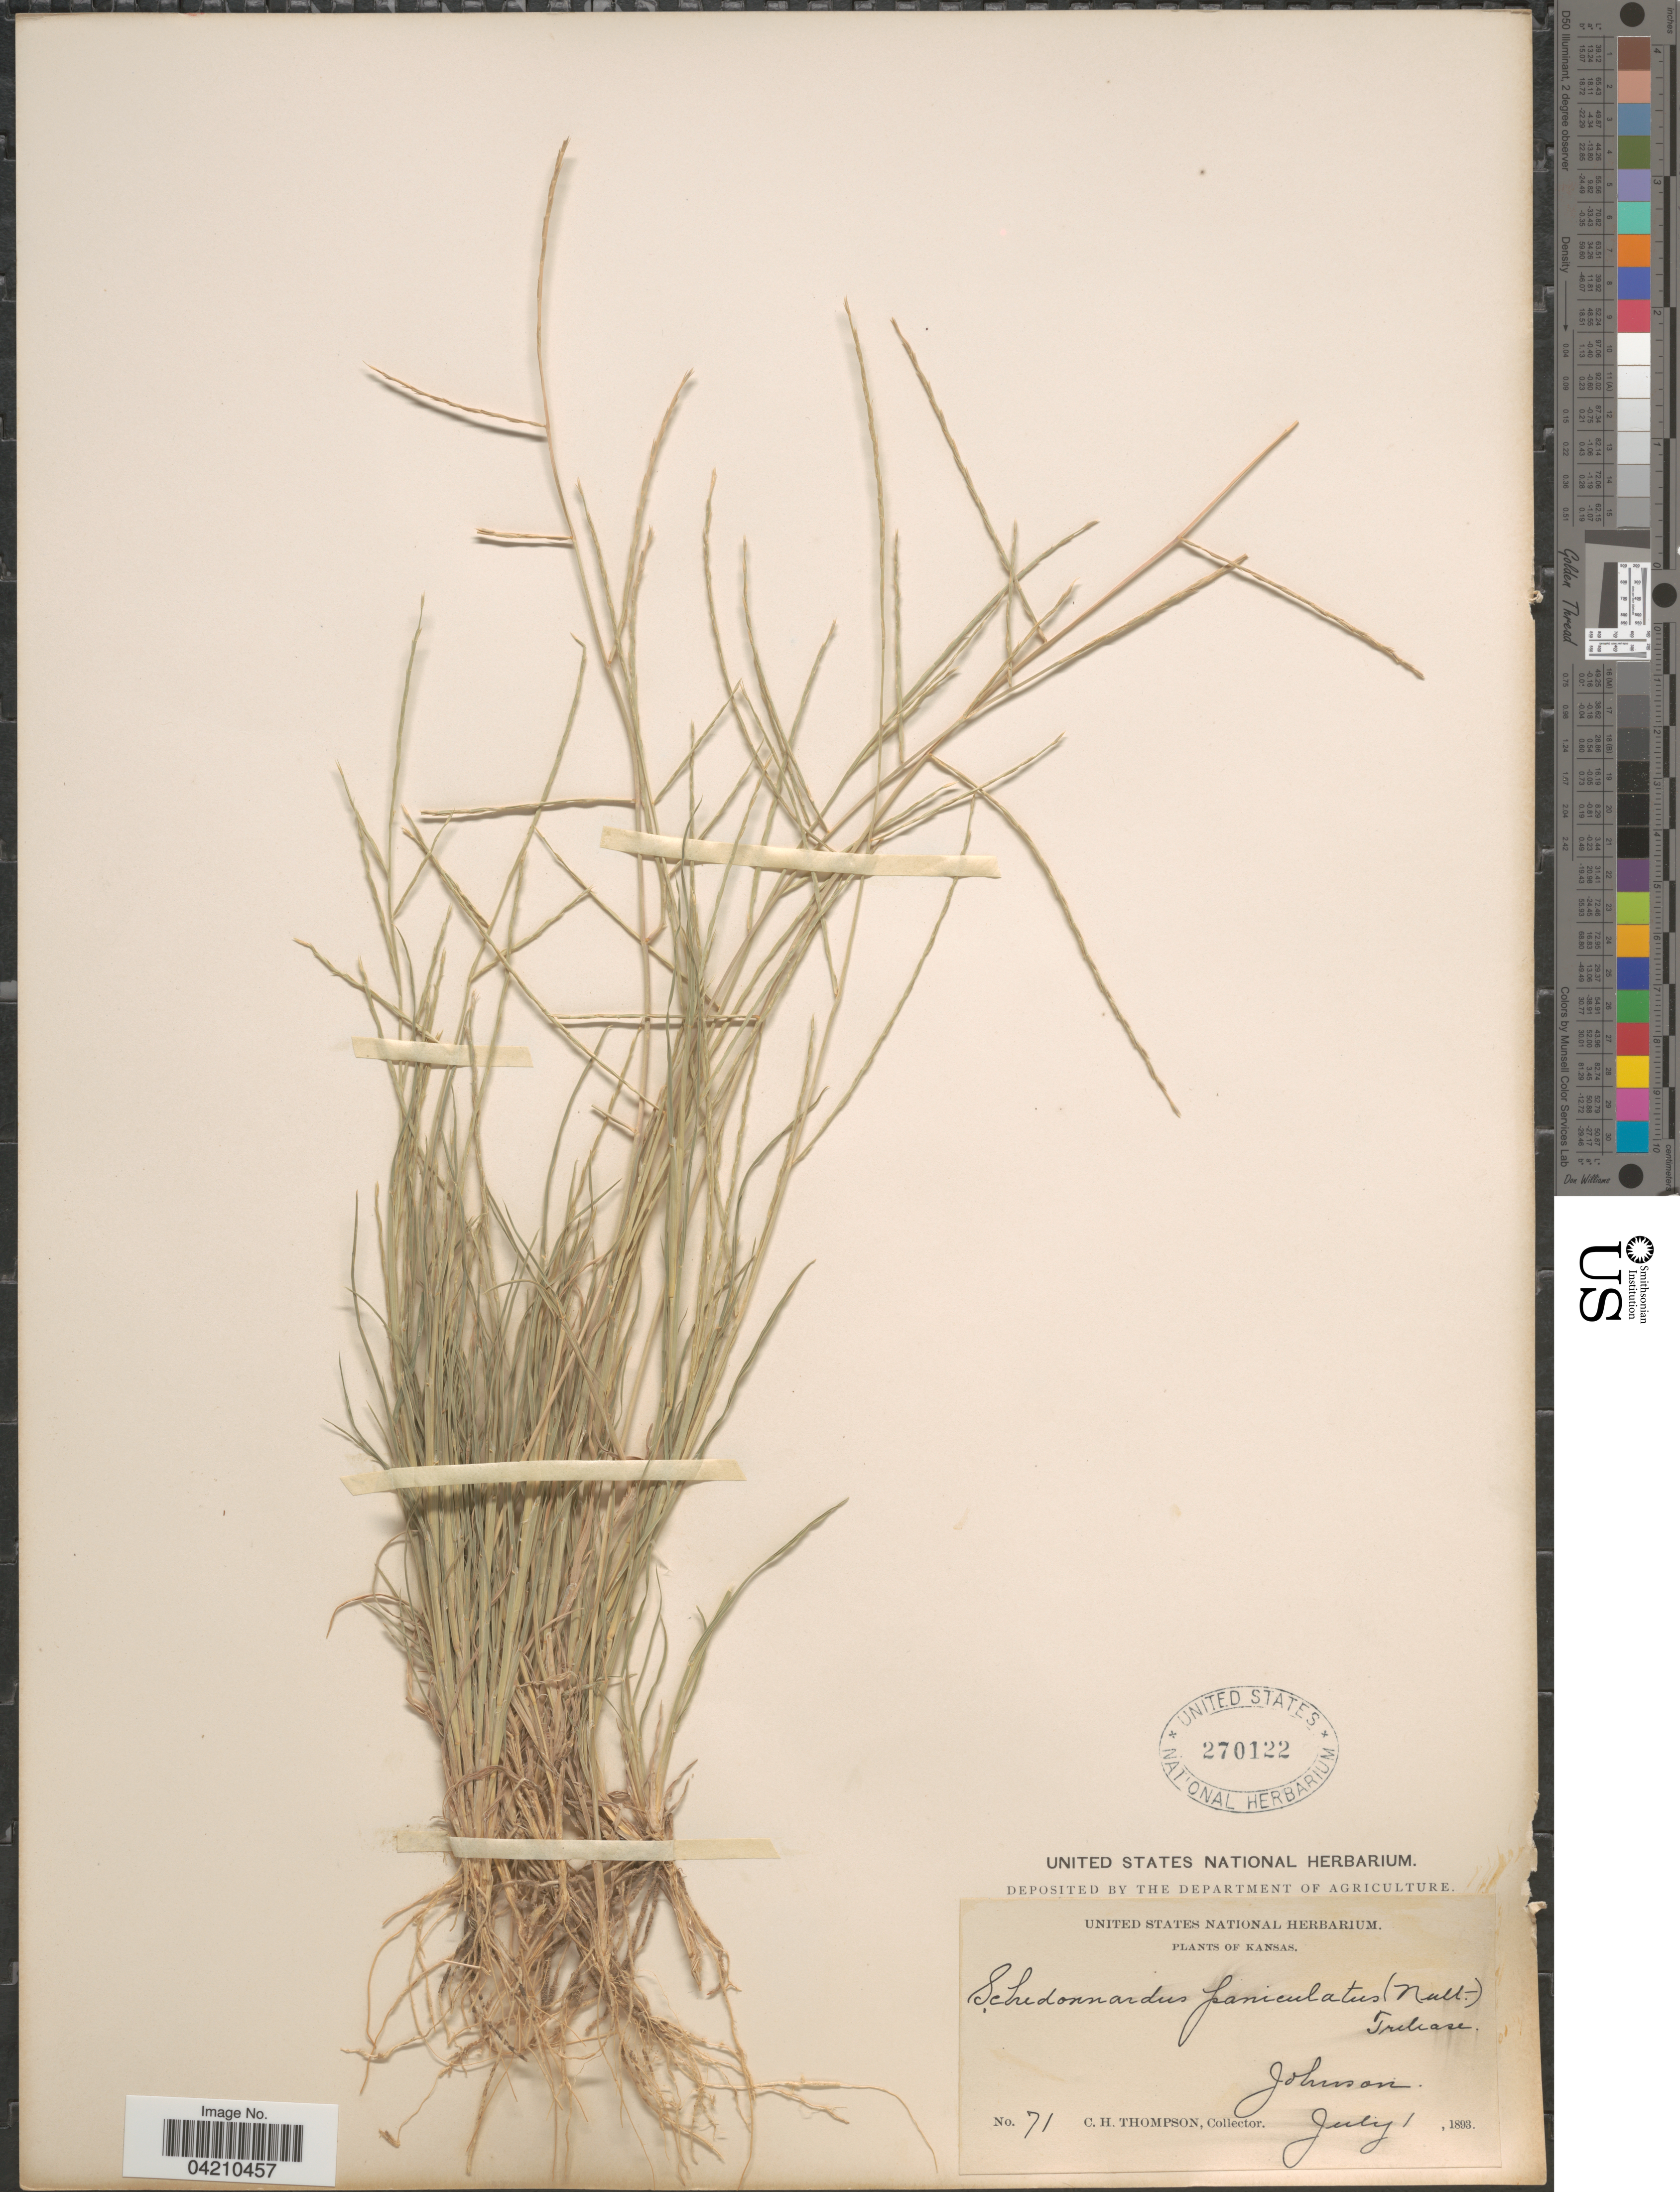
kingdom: Plantae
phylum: Tracheophyta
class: Liliopsida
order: Poales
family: Poaceae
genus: Muhlenbergia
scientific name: Muhlenbergia paniculata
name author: (Nutt.) Columbus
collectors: C. H. Thompson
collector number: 71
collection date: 1893-07-01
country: United States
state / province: Kansas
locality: Johnson.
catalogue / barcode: US 270122